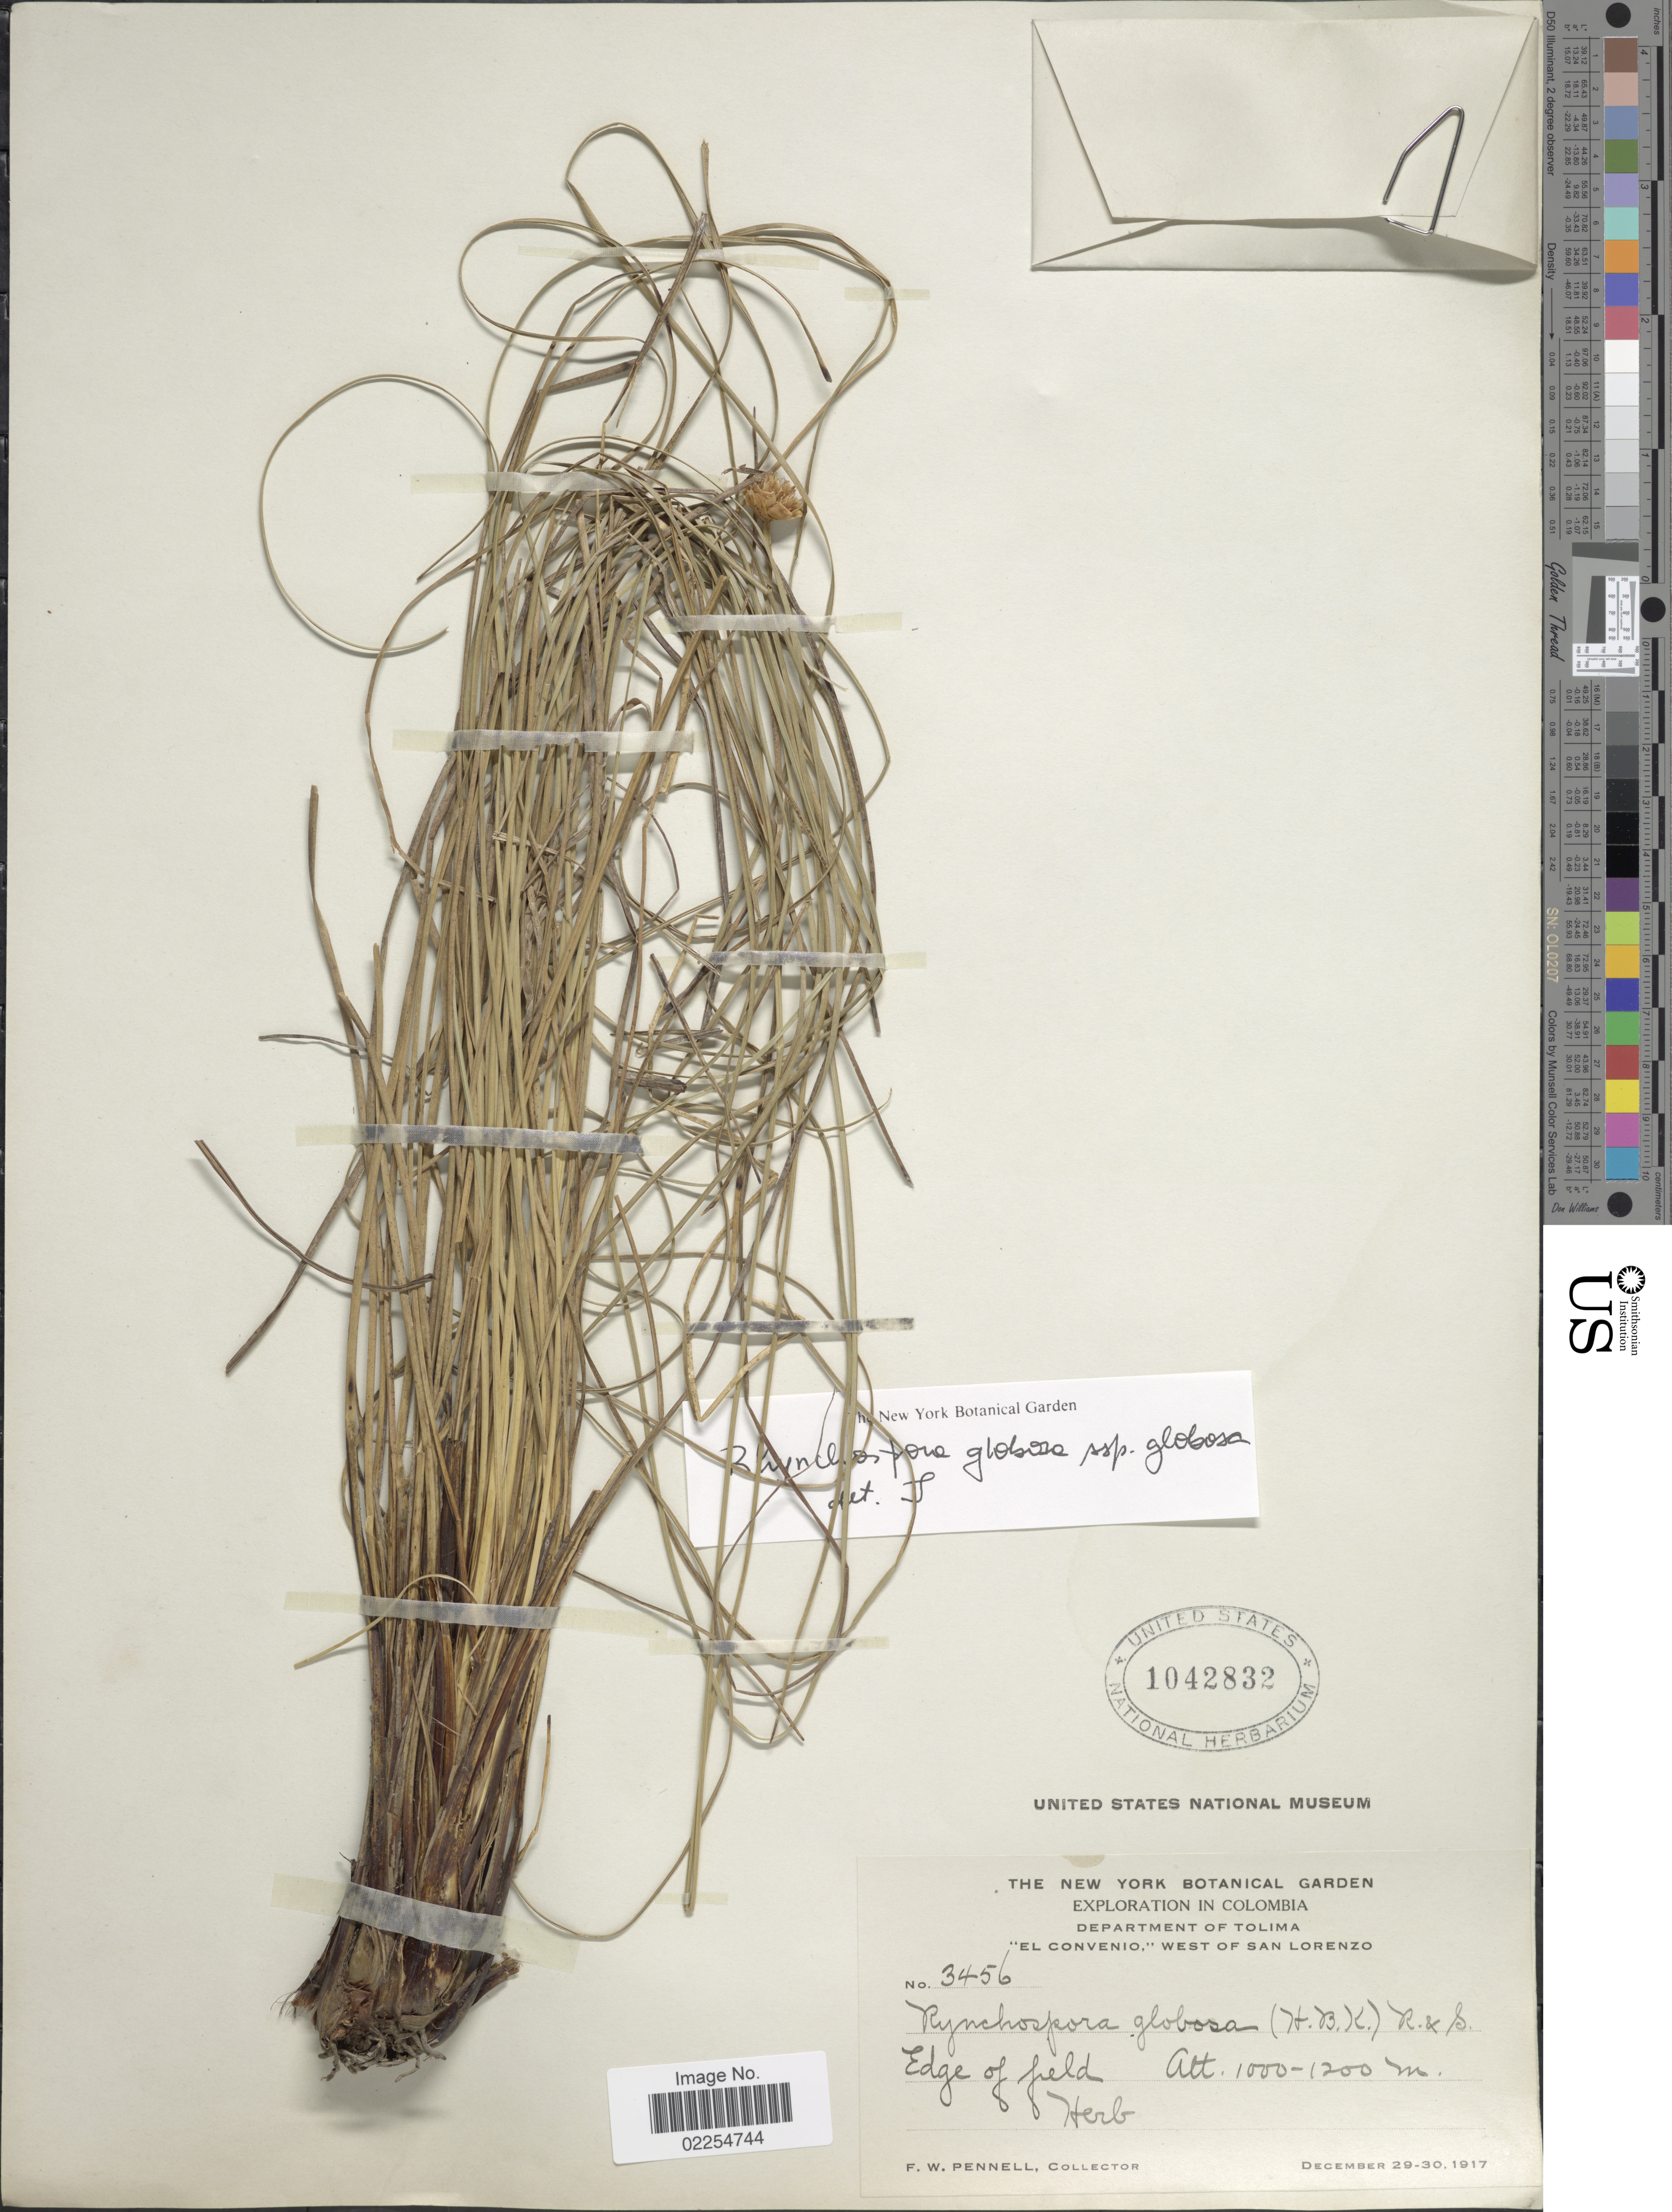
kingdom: Plantae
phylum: Tracheophyta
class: Liliopsida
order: Poales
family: Cyperaceae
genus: Rhynchospora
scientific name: Rhynchospora globosa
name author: (Kunth) Roem. & Schult.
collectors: F. W. Pennell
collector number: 3456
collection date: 1917-12-29/1917-12-30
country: Colombia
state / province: Tolima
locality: El Convenio, West of San Lorenzo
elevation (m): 1000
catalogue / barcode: US 1042832